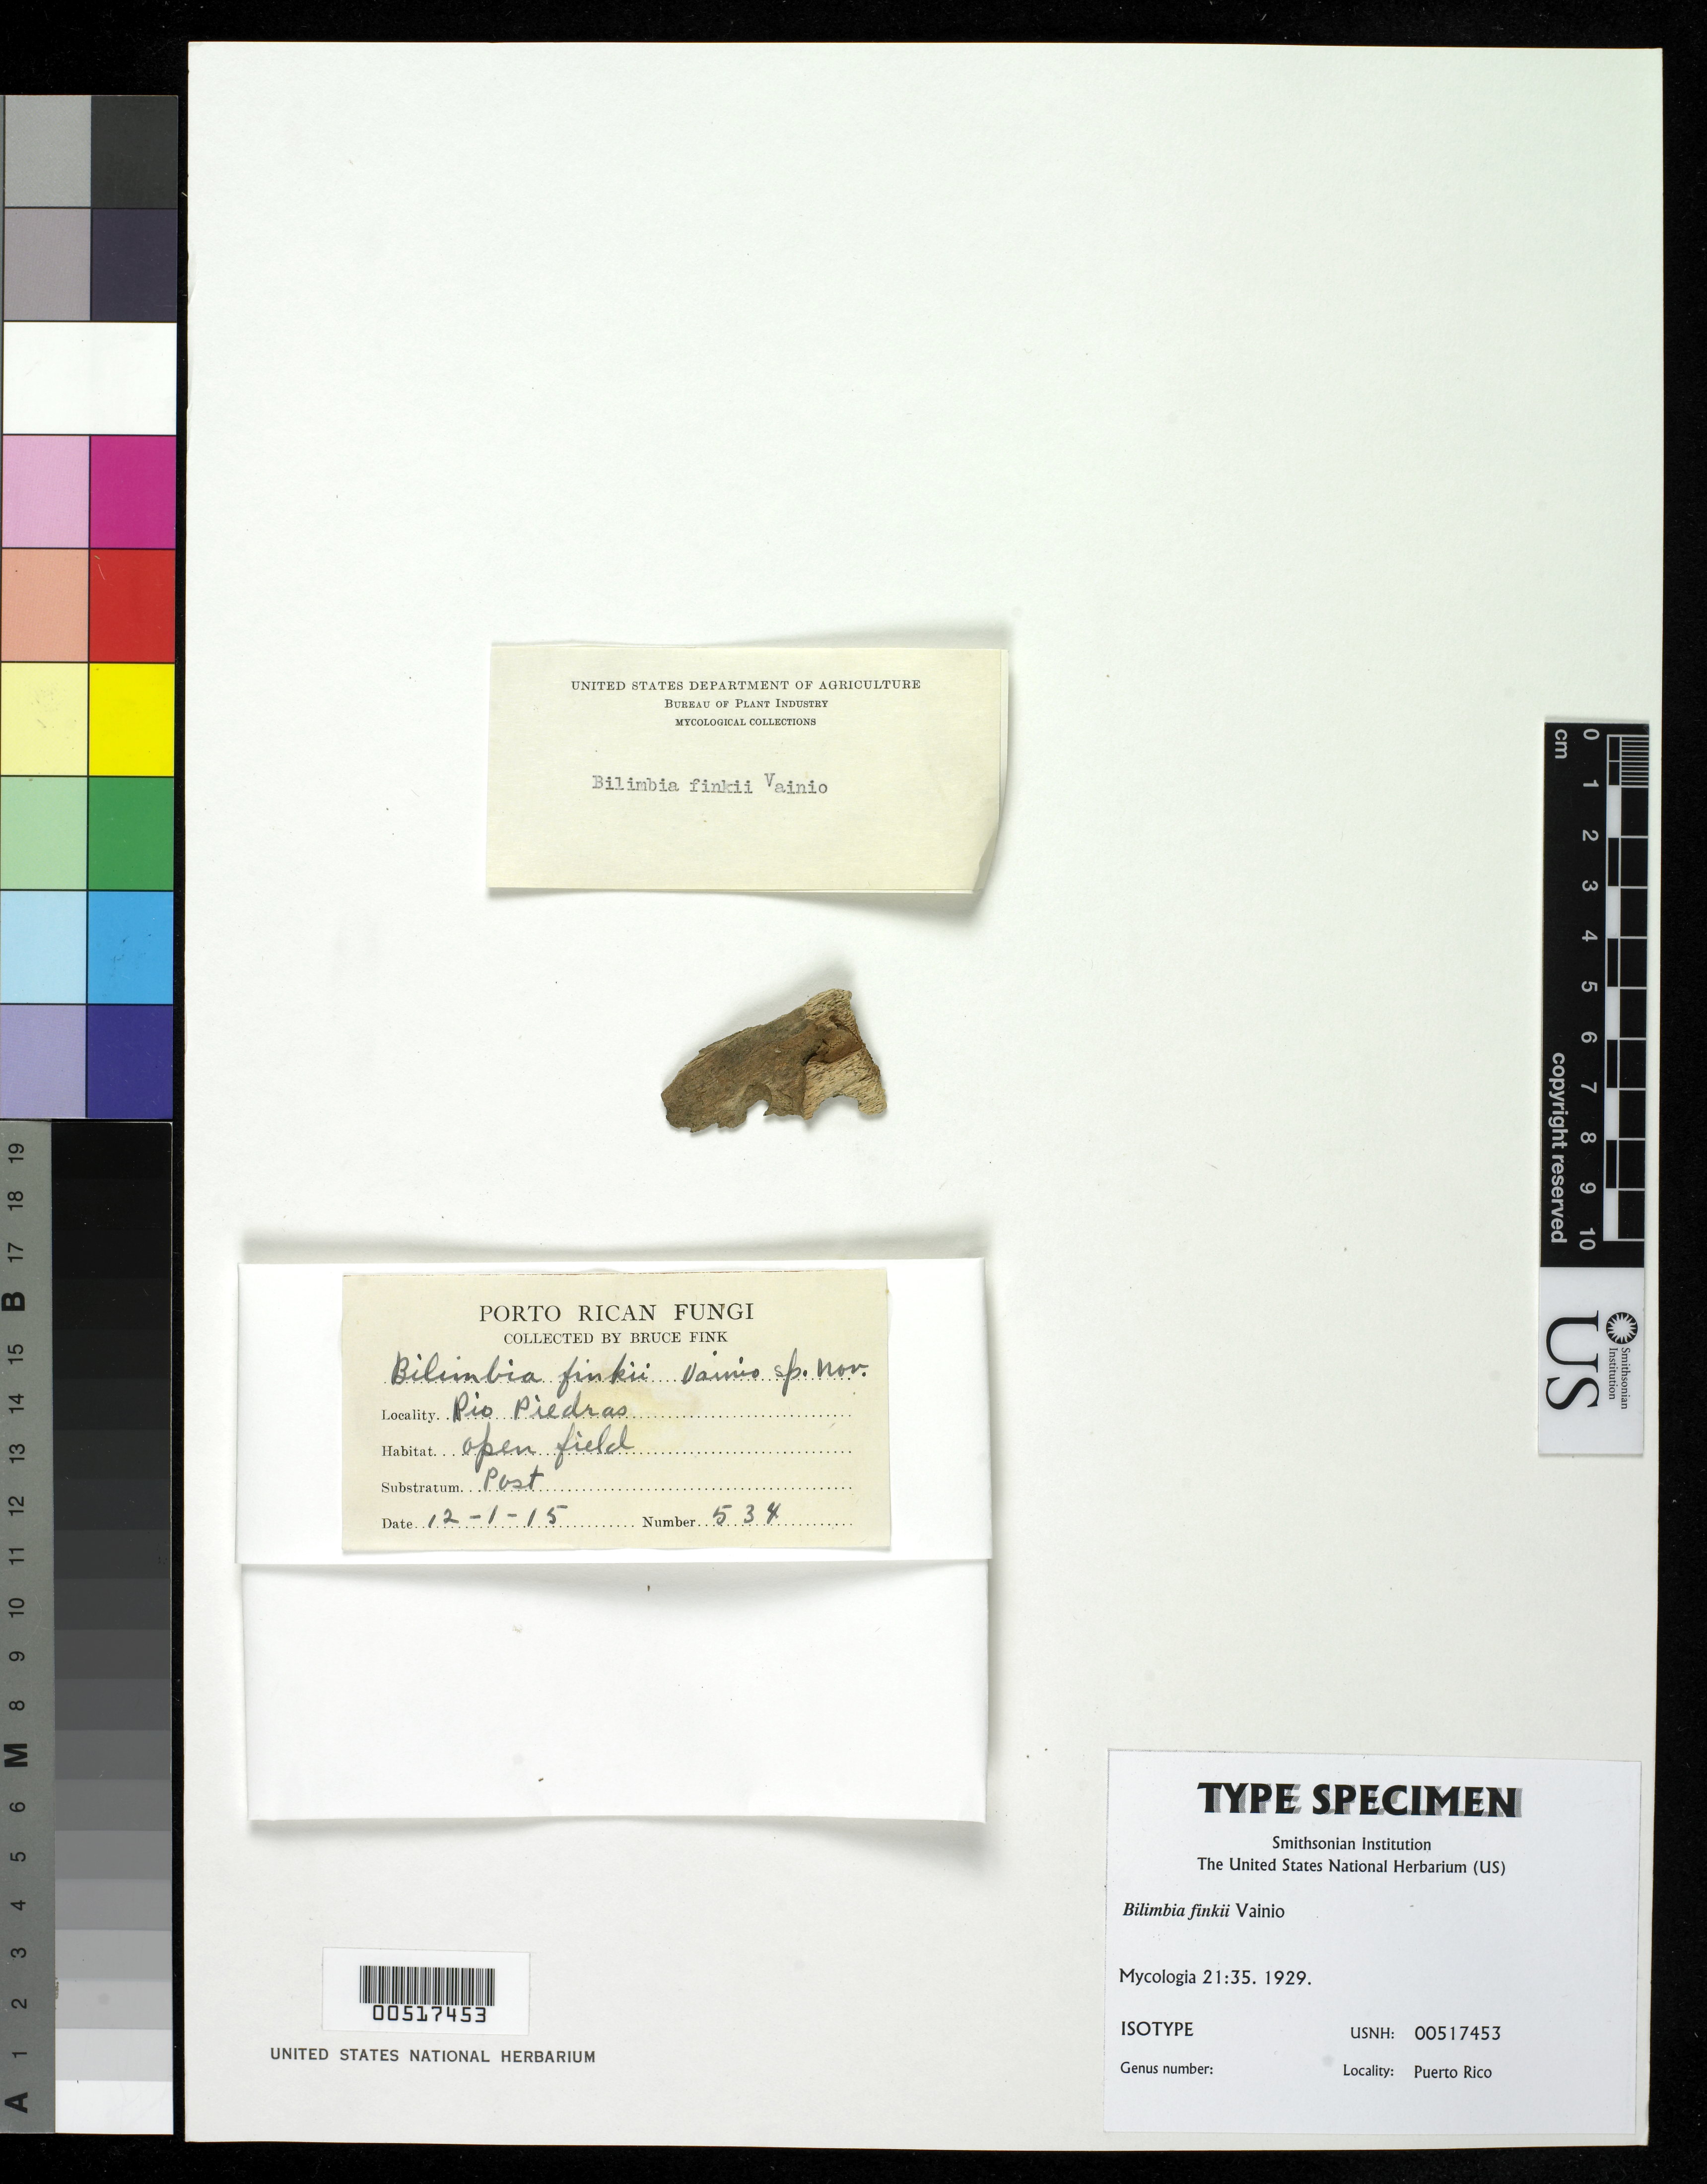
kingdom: Fungi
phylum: Ascomycota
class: Lecanoromycetes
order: Lecanorales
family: Ramalinaceae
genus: Bilimbia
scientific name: Bilimbia finkii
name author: Vain.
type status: Isotype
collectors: B. Fink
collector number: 534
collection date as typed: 12 Jan 1915 or 01 Dec 1915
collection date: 1915-01-12 or 1915-12-01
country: Puerto Rico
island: Greater Antilles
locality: Rio Piedras.